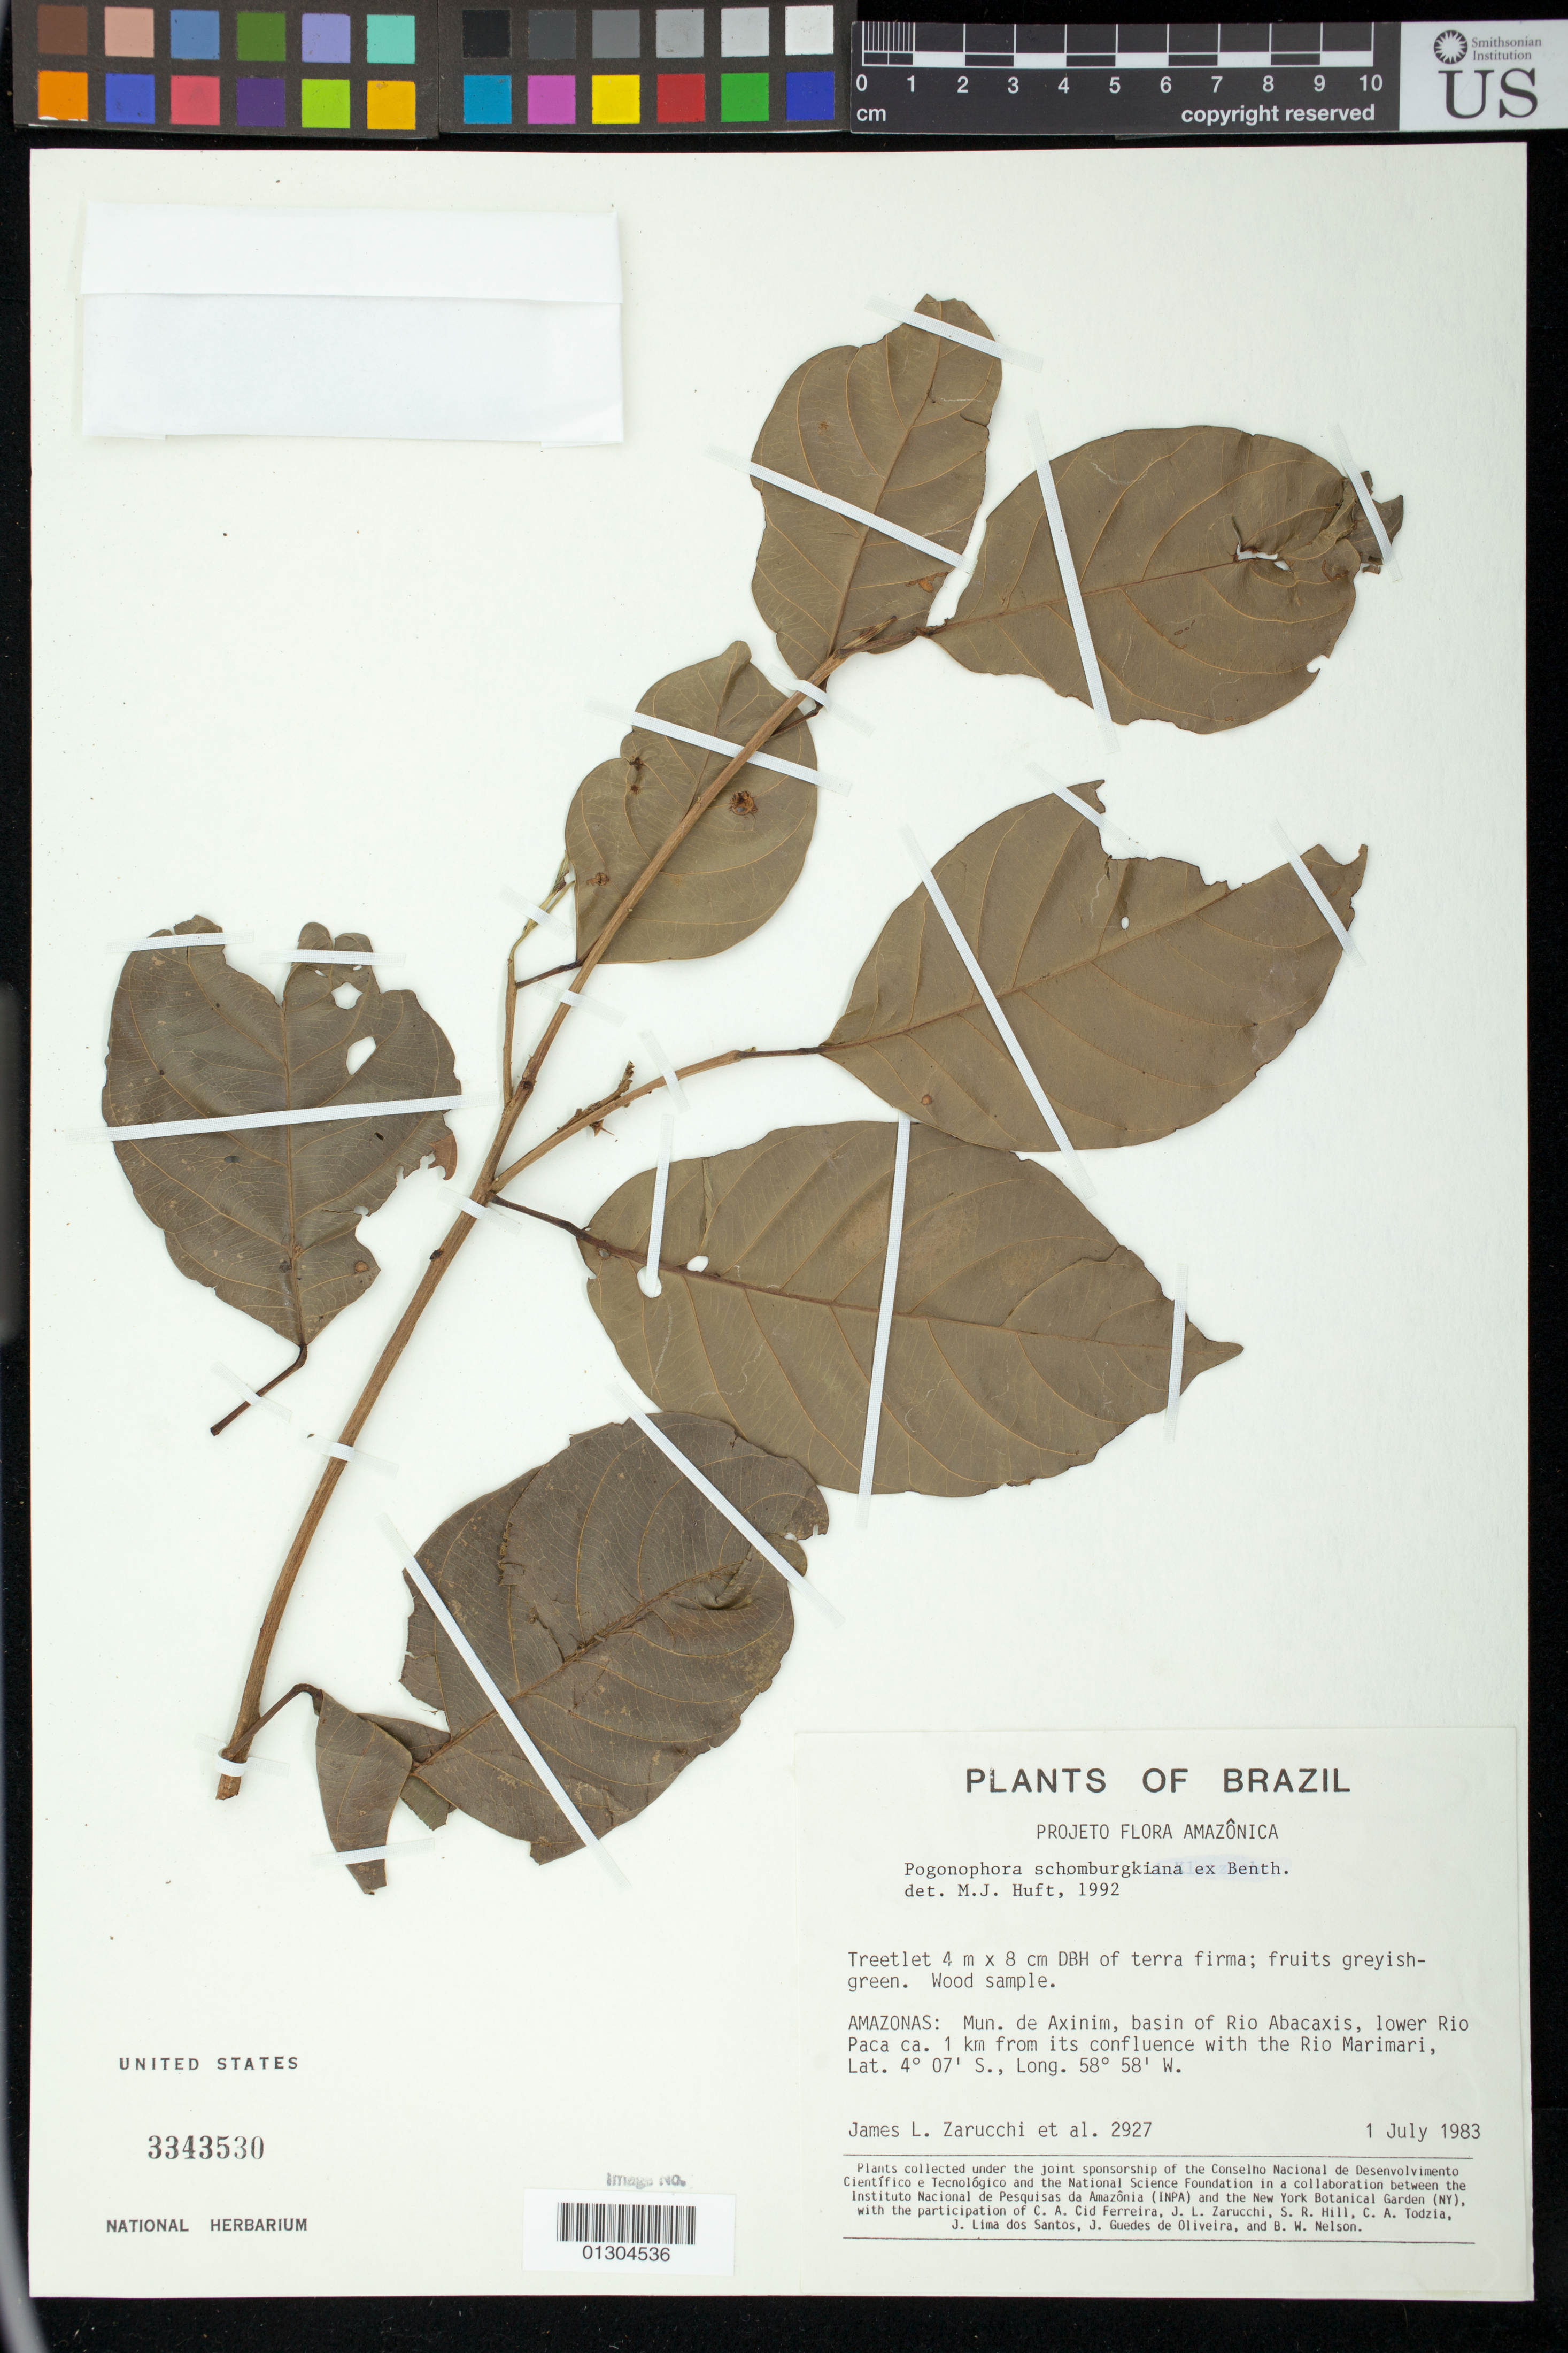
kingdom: Plantae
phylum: Tracheophyta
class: Magnoliopsida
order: Malpighiales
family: Peraceae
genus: Pogonophora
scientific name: Pogonophora schomburgkiana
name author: Miers ex Benth.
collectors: J. L. Zarucchi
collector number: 2927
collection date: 1983-07-01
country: Brazil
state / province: Amazonas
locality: Mun. de Axinim, basin of Rio Abacaxis, lower Rio Paca ca. 1 km from its confluence with the Rio Marimari.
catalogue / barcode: US 3343530